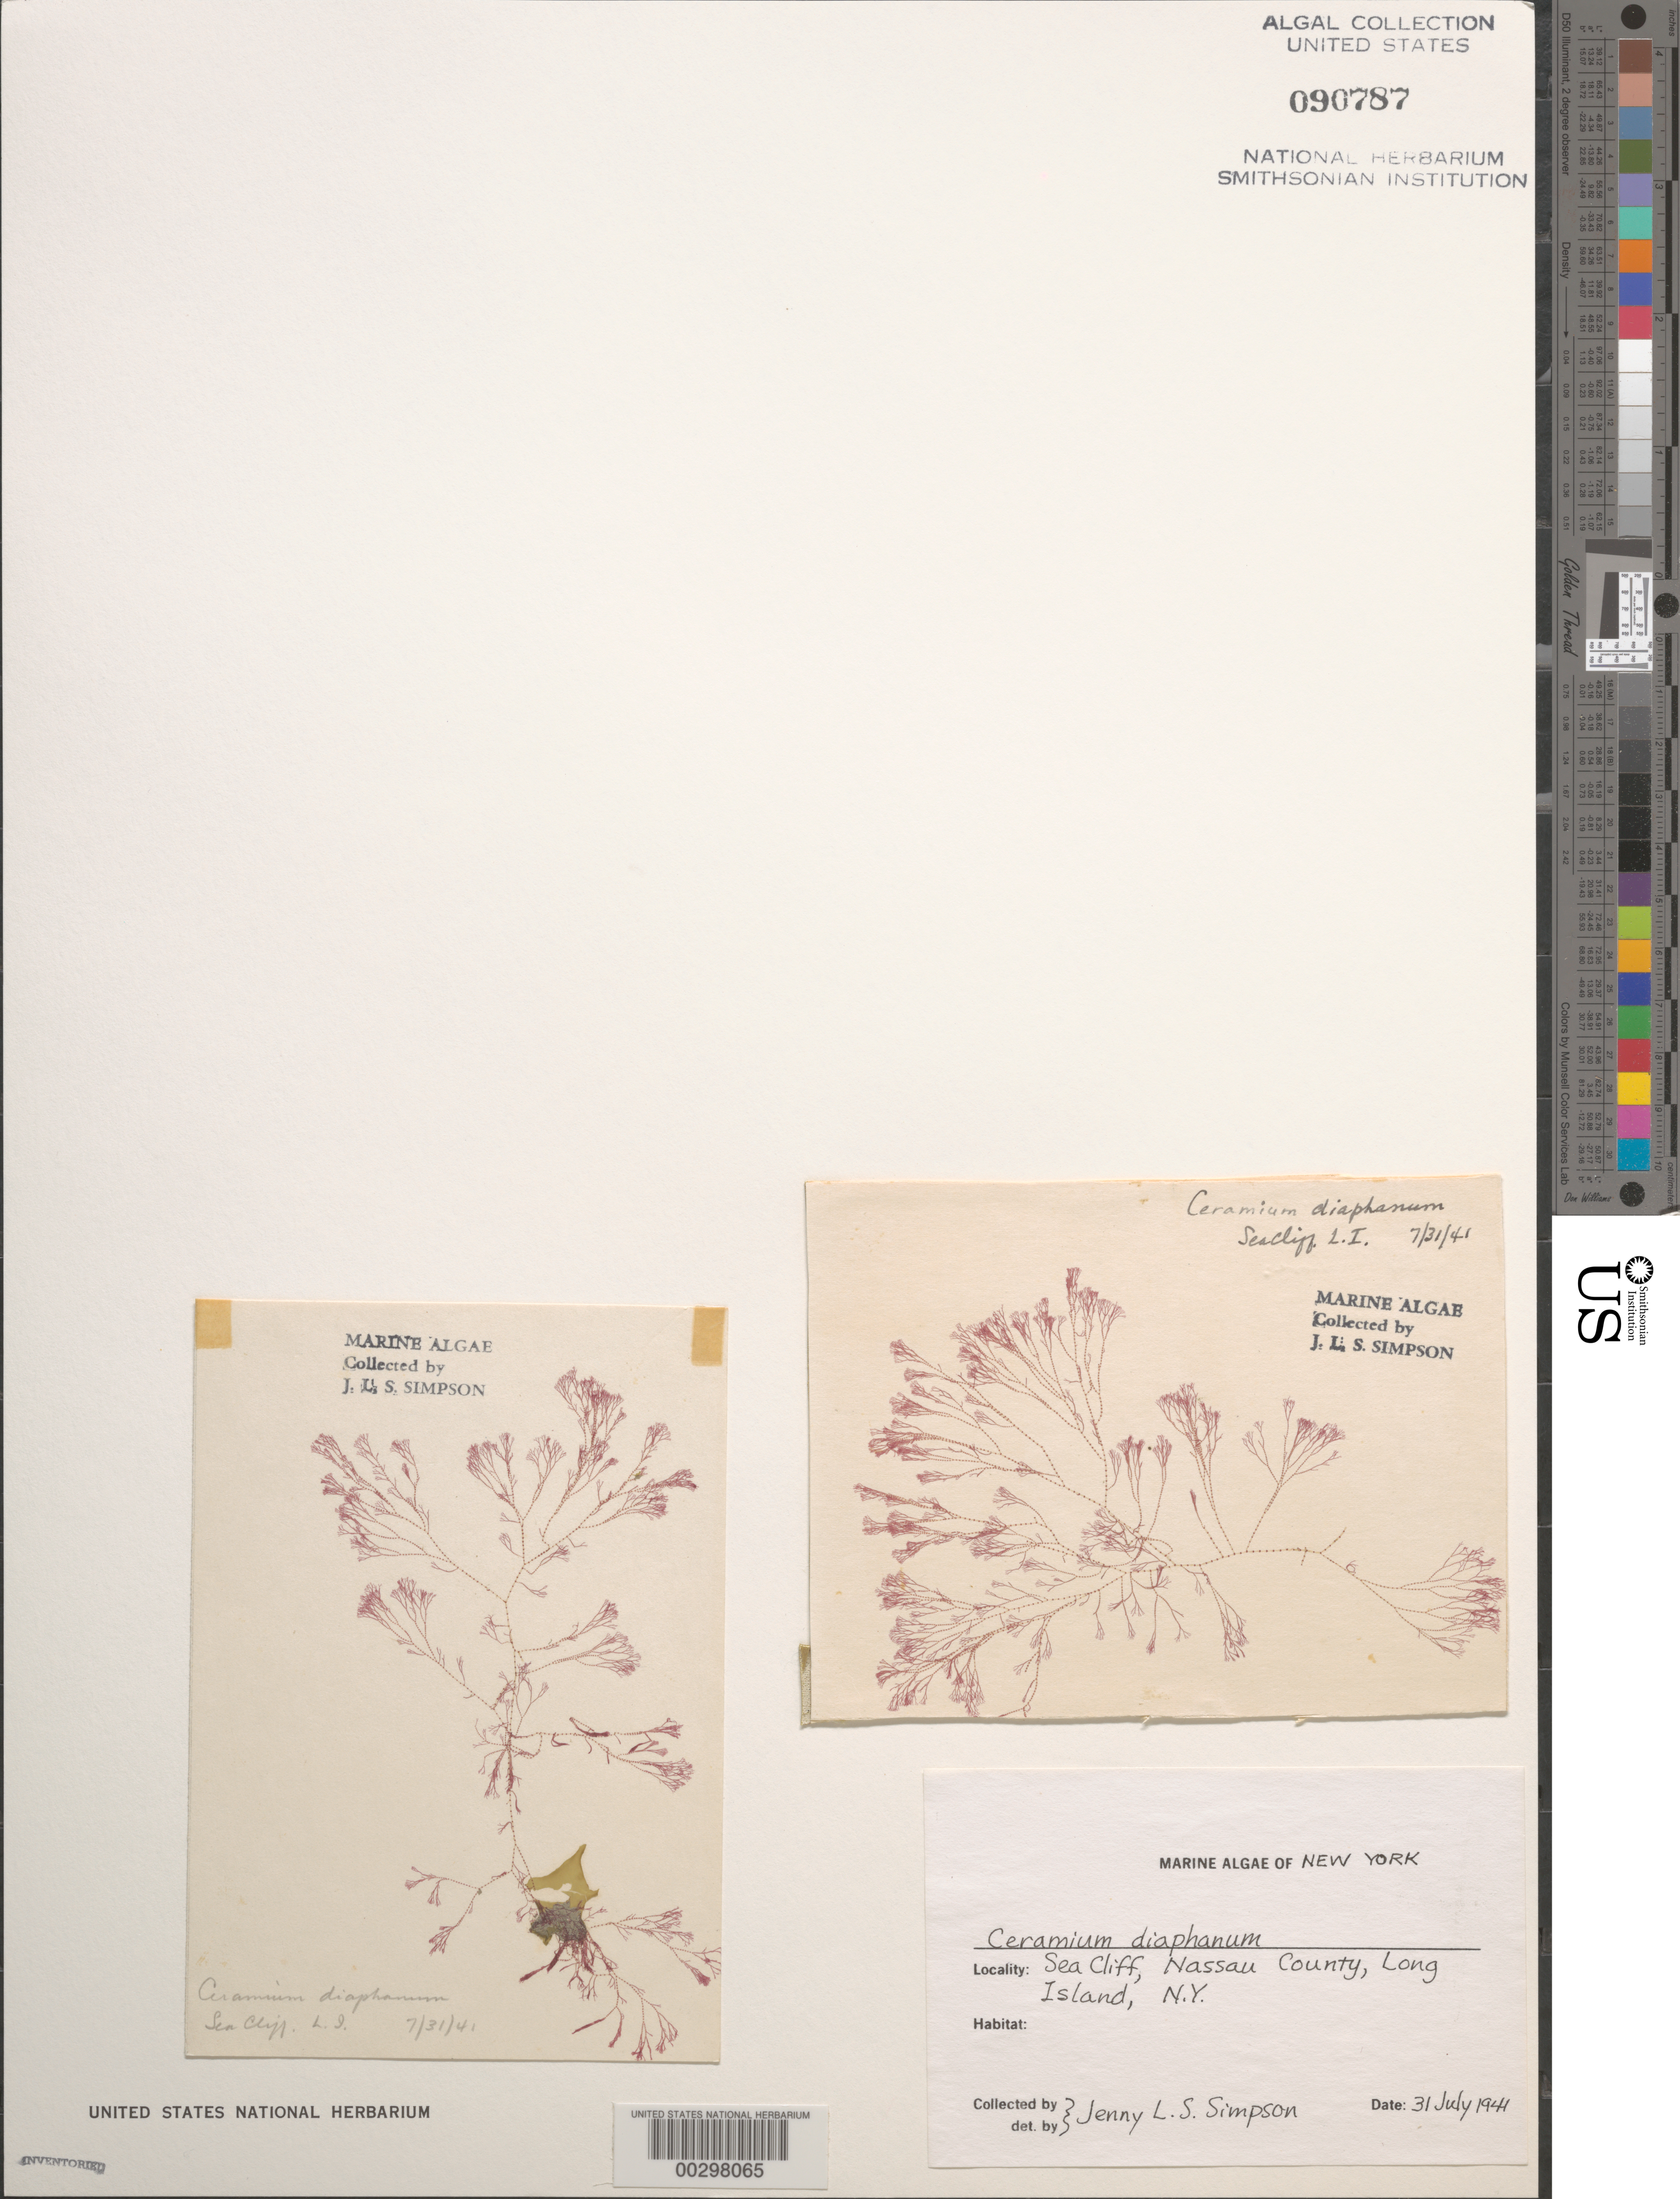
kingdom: Plantae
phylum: Rhodophyta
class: Florideophyceae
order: Ceramiales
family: Ceramiaceae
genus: Ceramium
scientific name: Ceramium diaphanum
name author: (Lightf.) Roth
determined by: Simpson, J. L. S.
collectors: J. Simpson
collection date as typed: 31 Jul 1941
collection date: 1941-07-31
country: United States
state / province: New York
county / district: Nassau County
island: Long Island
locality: Sea Cliff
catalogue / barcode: US 90787